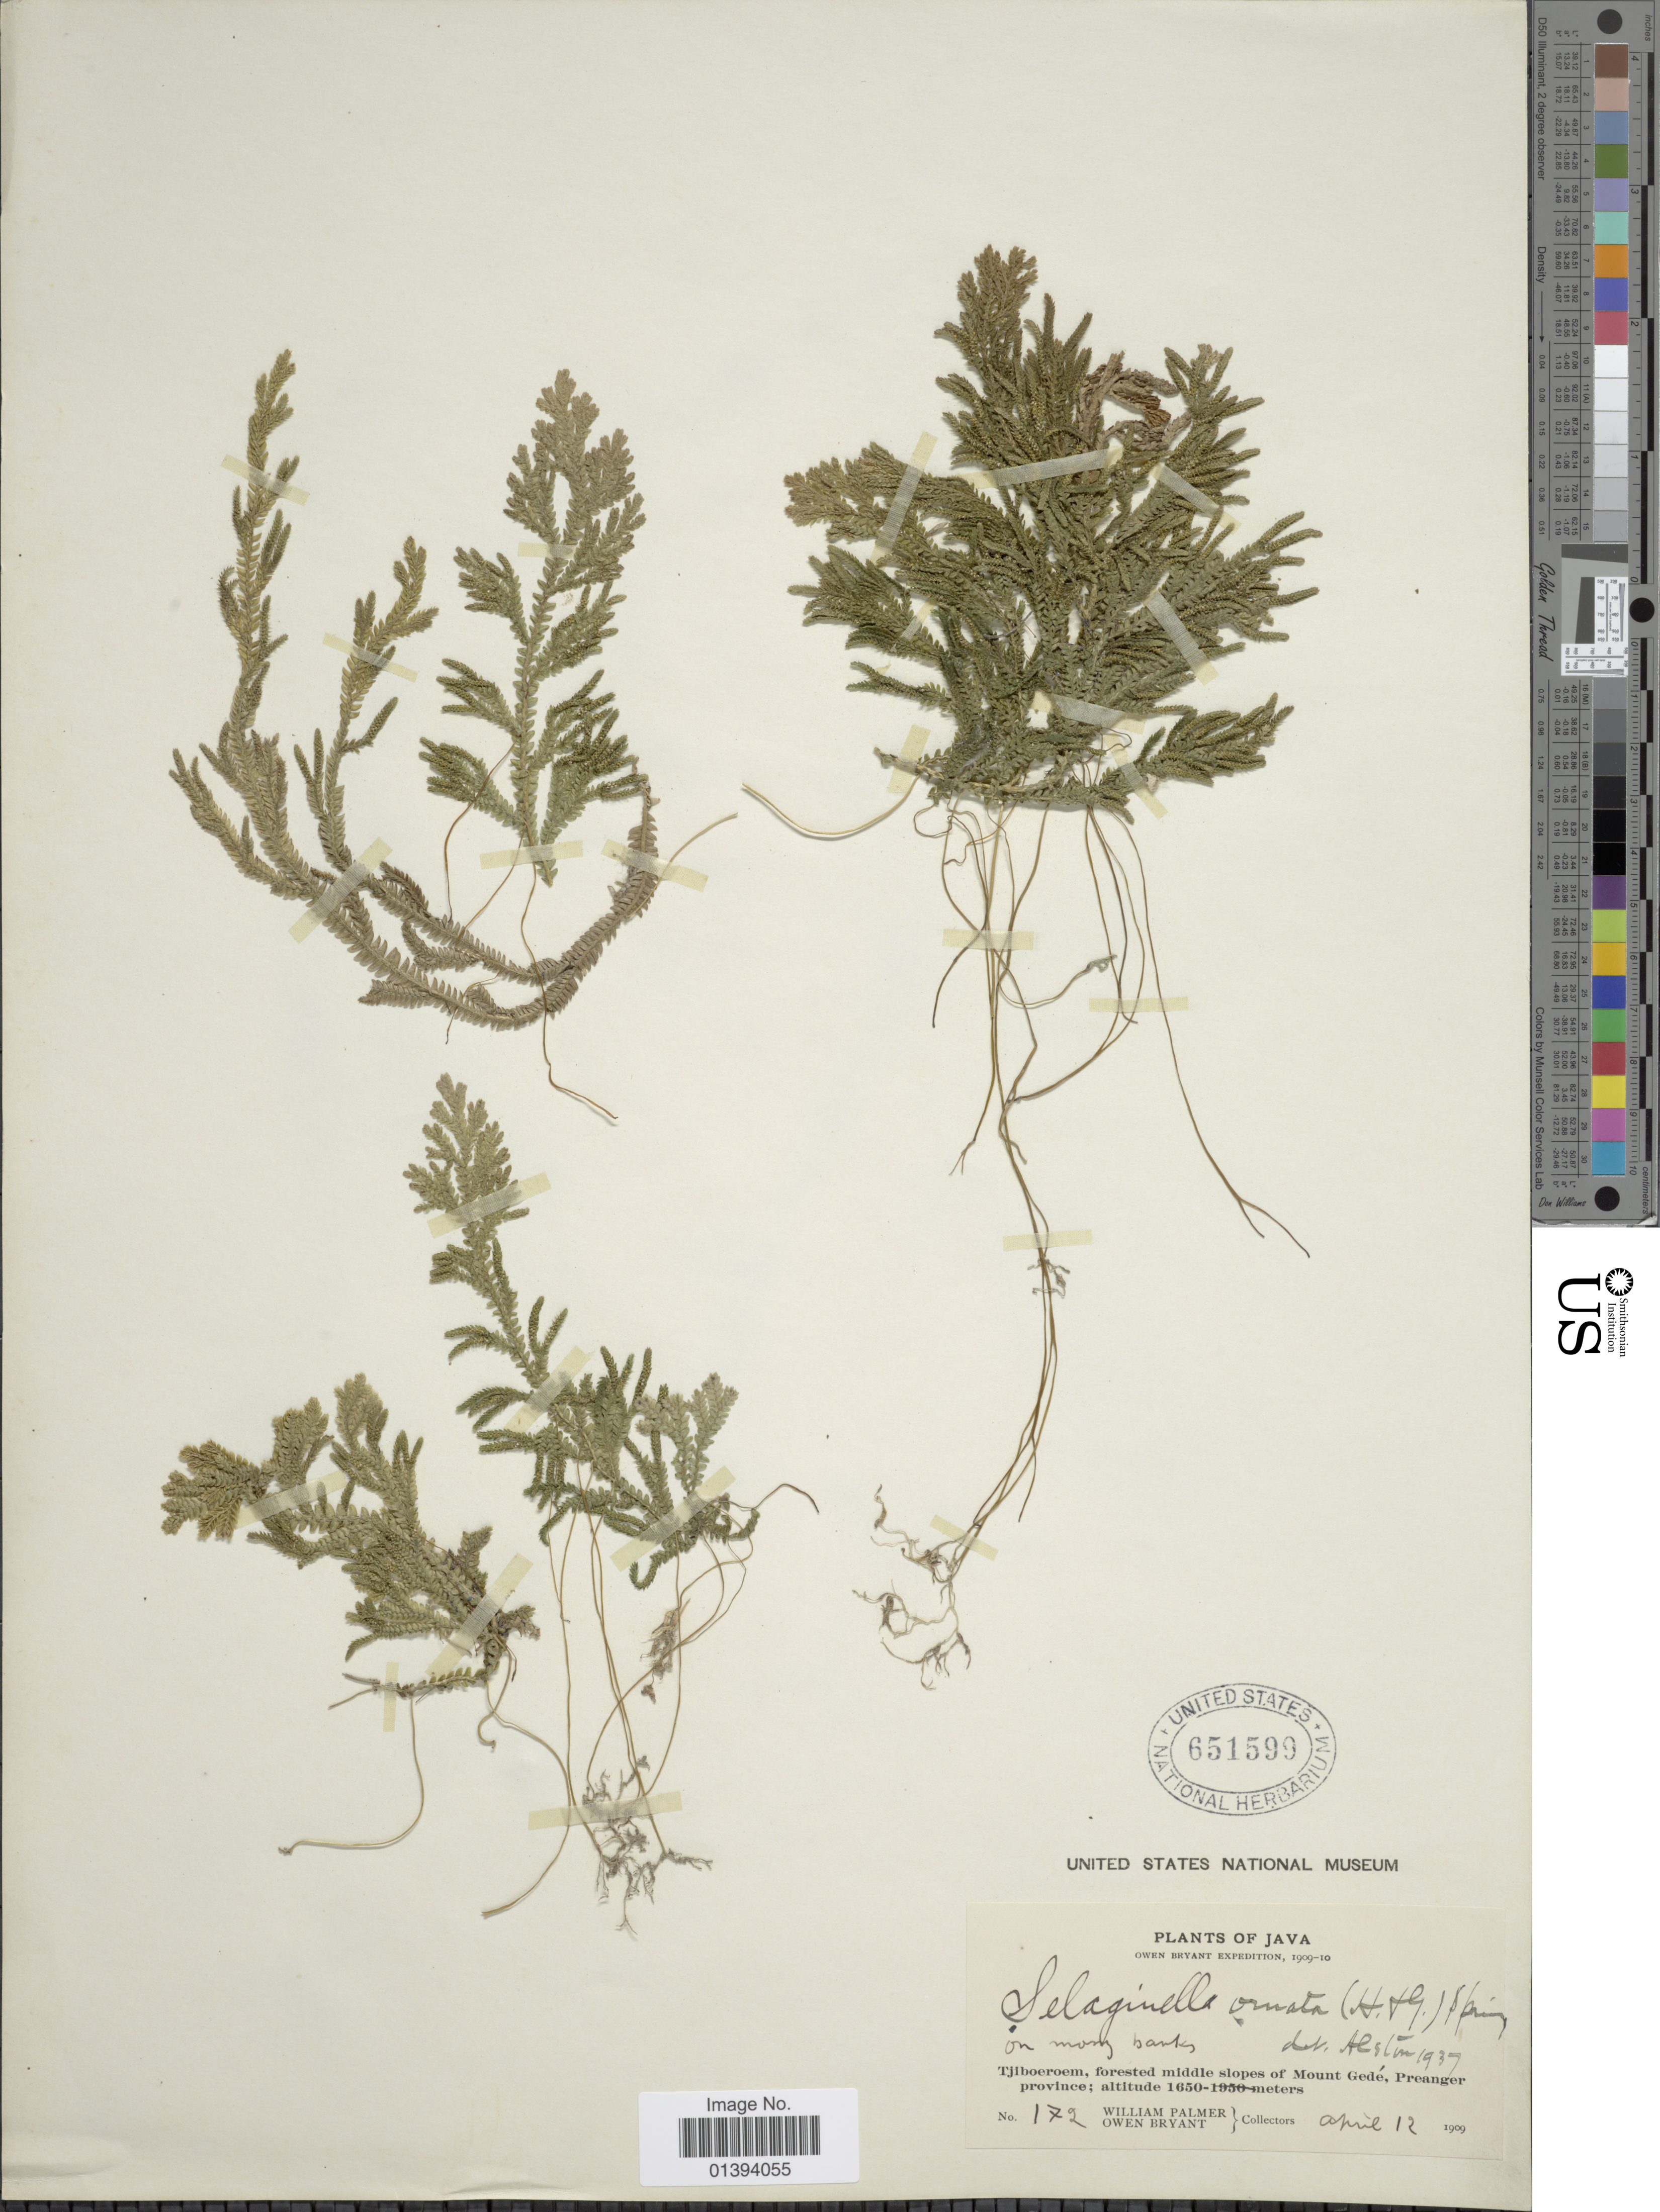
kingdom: Plantae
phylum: Tracheophyta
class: Lycopodiopsida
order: Selaginellales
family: Selaginellaceae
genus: Selaginella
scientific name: Selaginella ornata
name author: (Hook. & Grev.) Spring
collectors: W. Palmer & O. Bryant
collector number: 172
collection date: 1909-04-12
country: Indonesia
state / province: Java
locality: Tjiboeroem, forested middle slopes of Mount Gedé, Preanger province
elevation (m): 1650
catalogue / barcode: US 651599